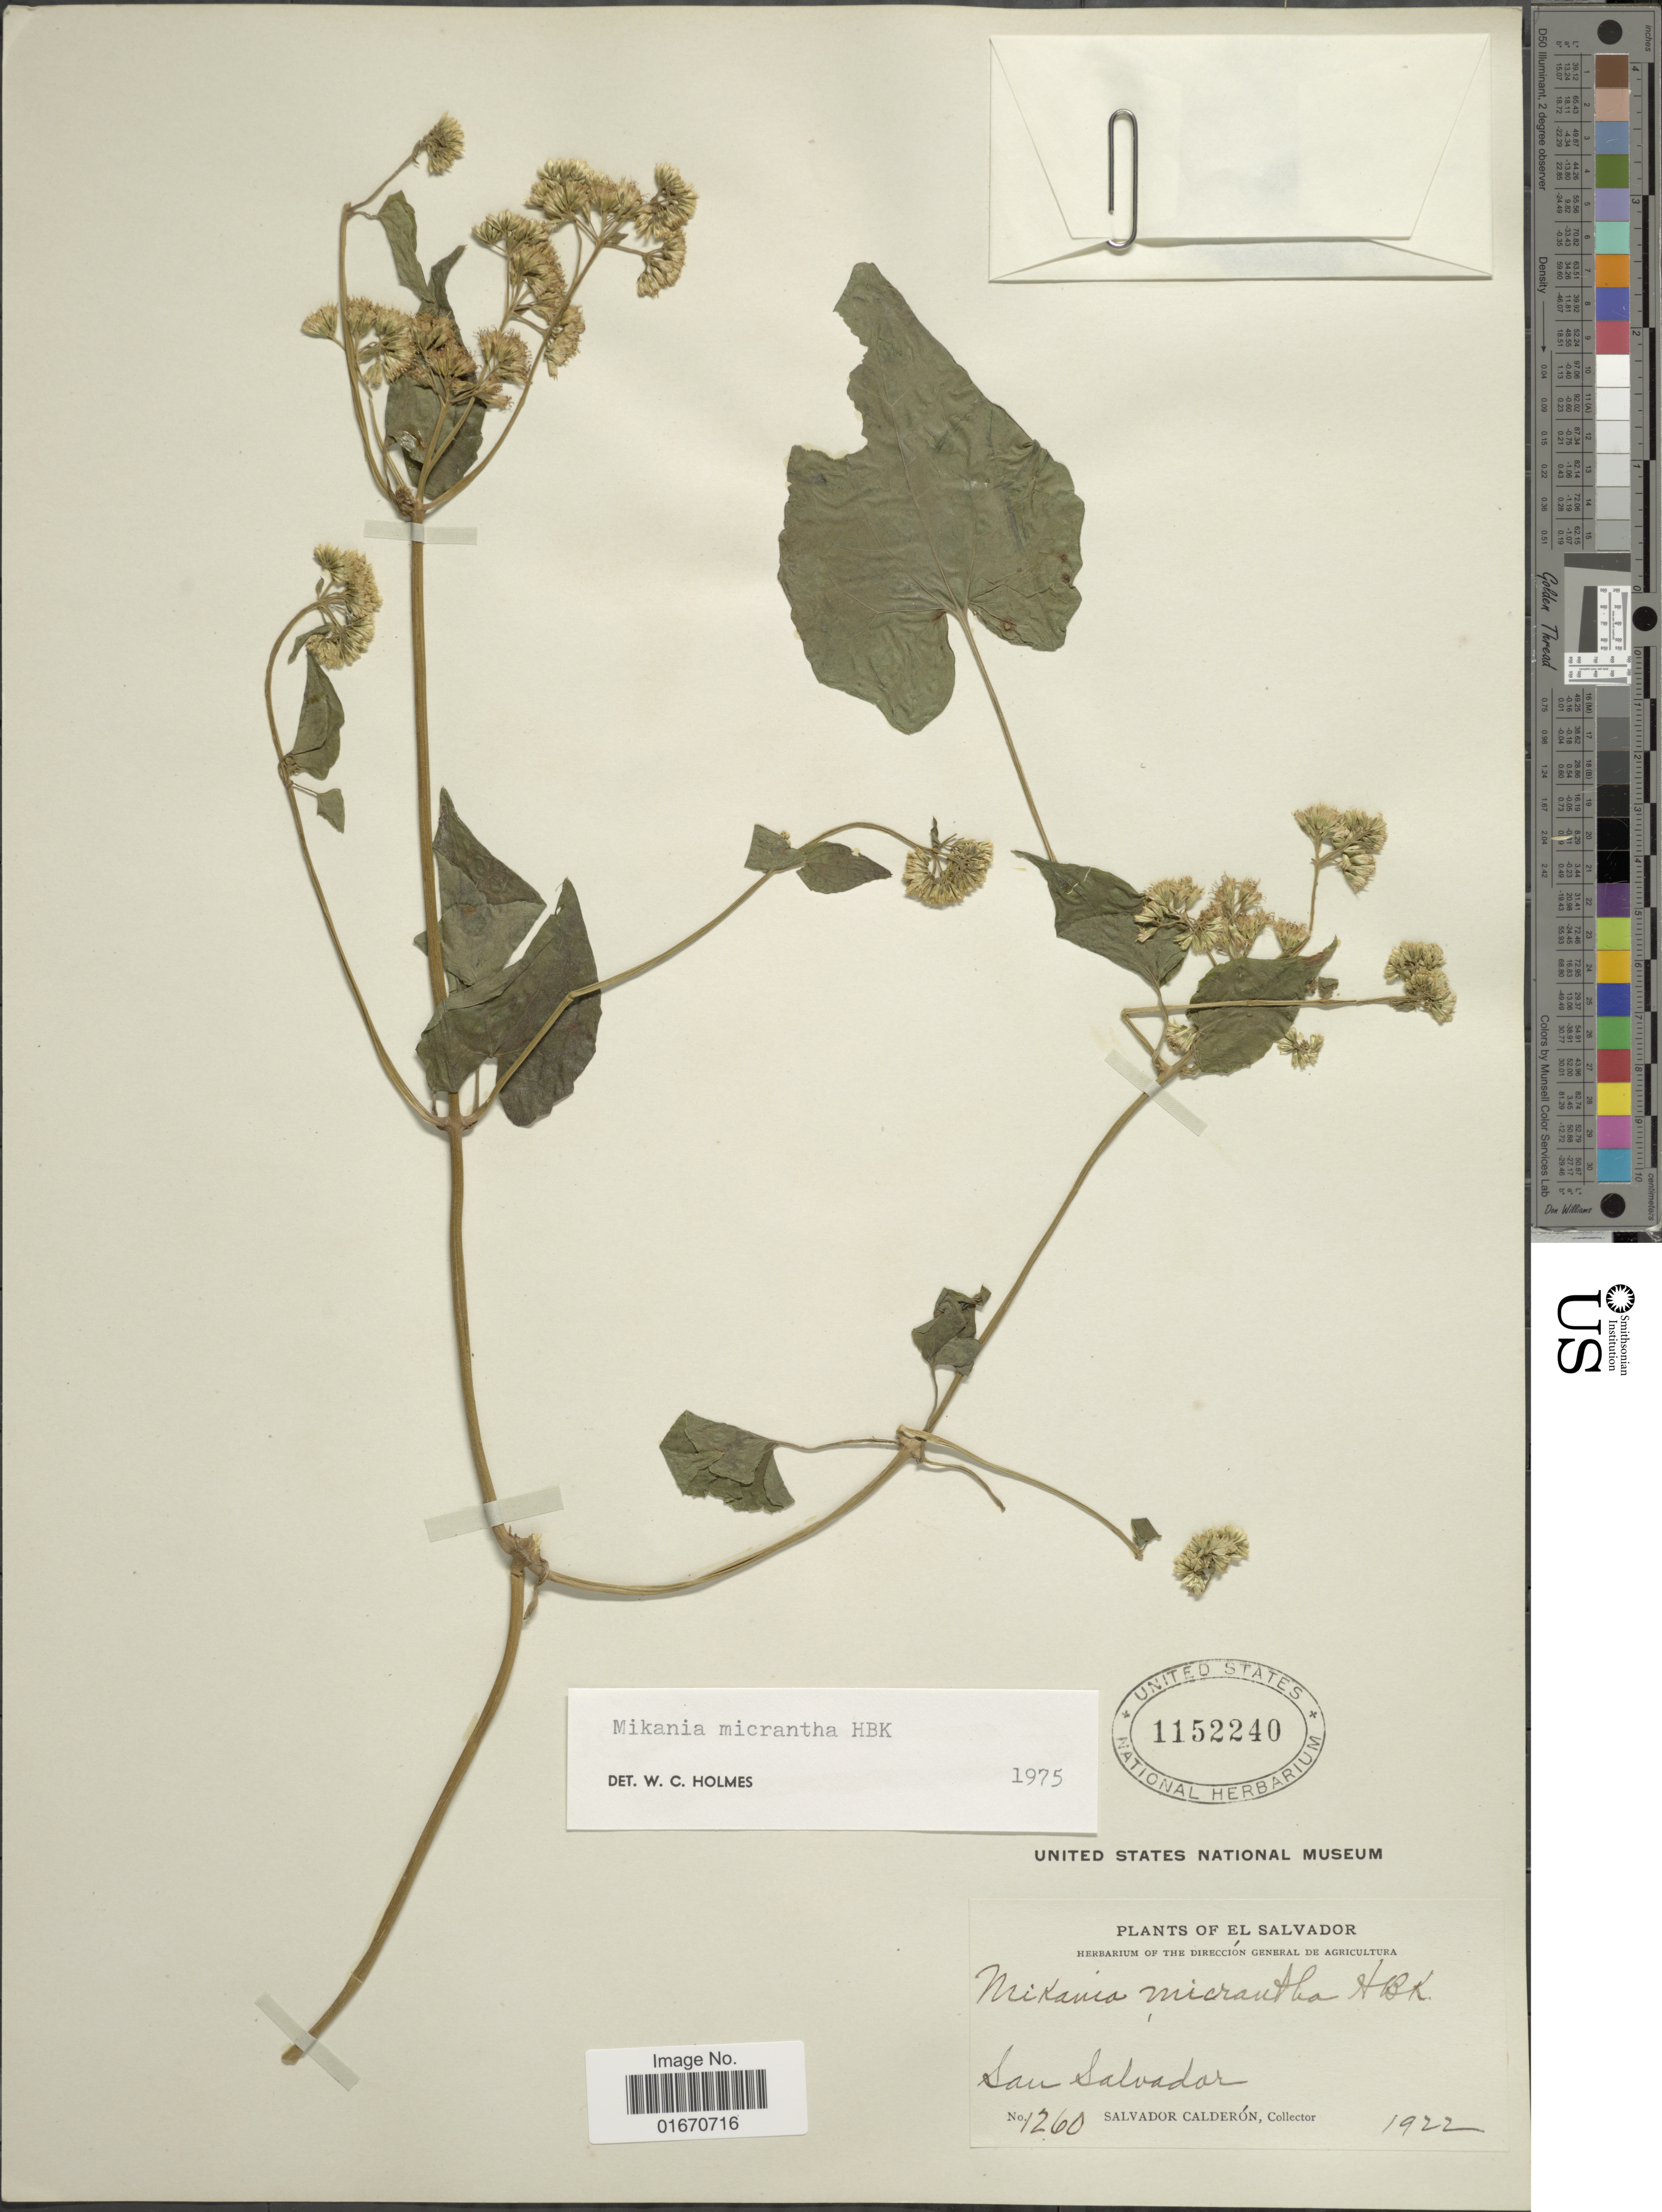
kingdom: Plantae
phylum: Tracheophyta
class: Magnoliopsida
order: Asterales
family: Asteraceae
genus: Mikania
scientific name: Mikania micrantha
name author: Kunth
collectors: S. Calderón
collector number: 1260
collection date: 1922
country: El Salvador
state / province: San Salvador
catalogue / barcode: US 1152240